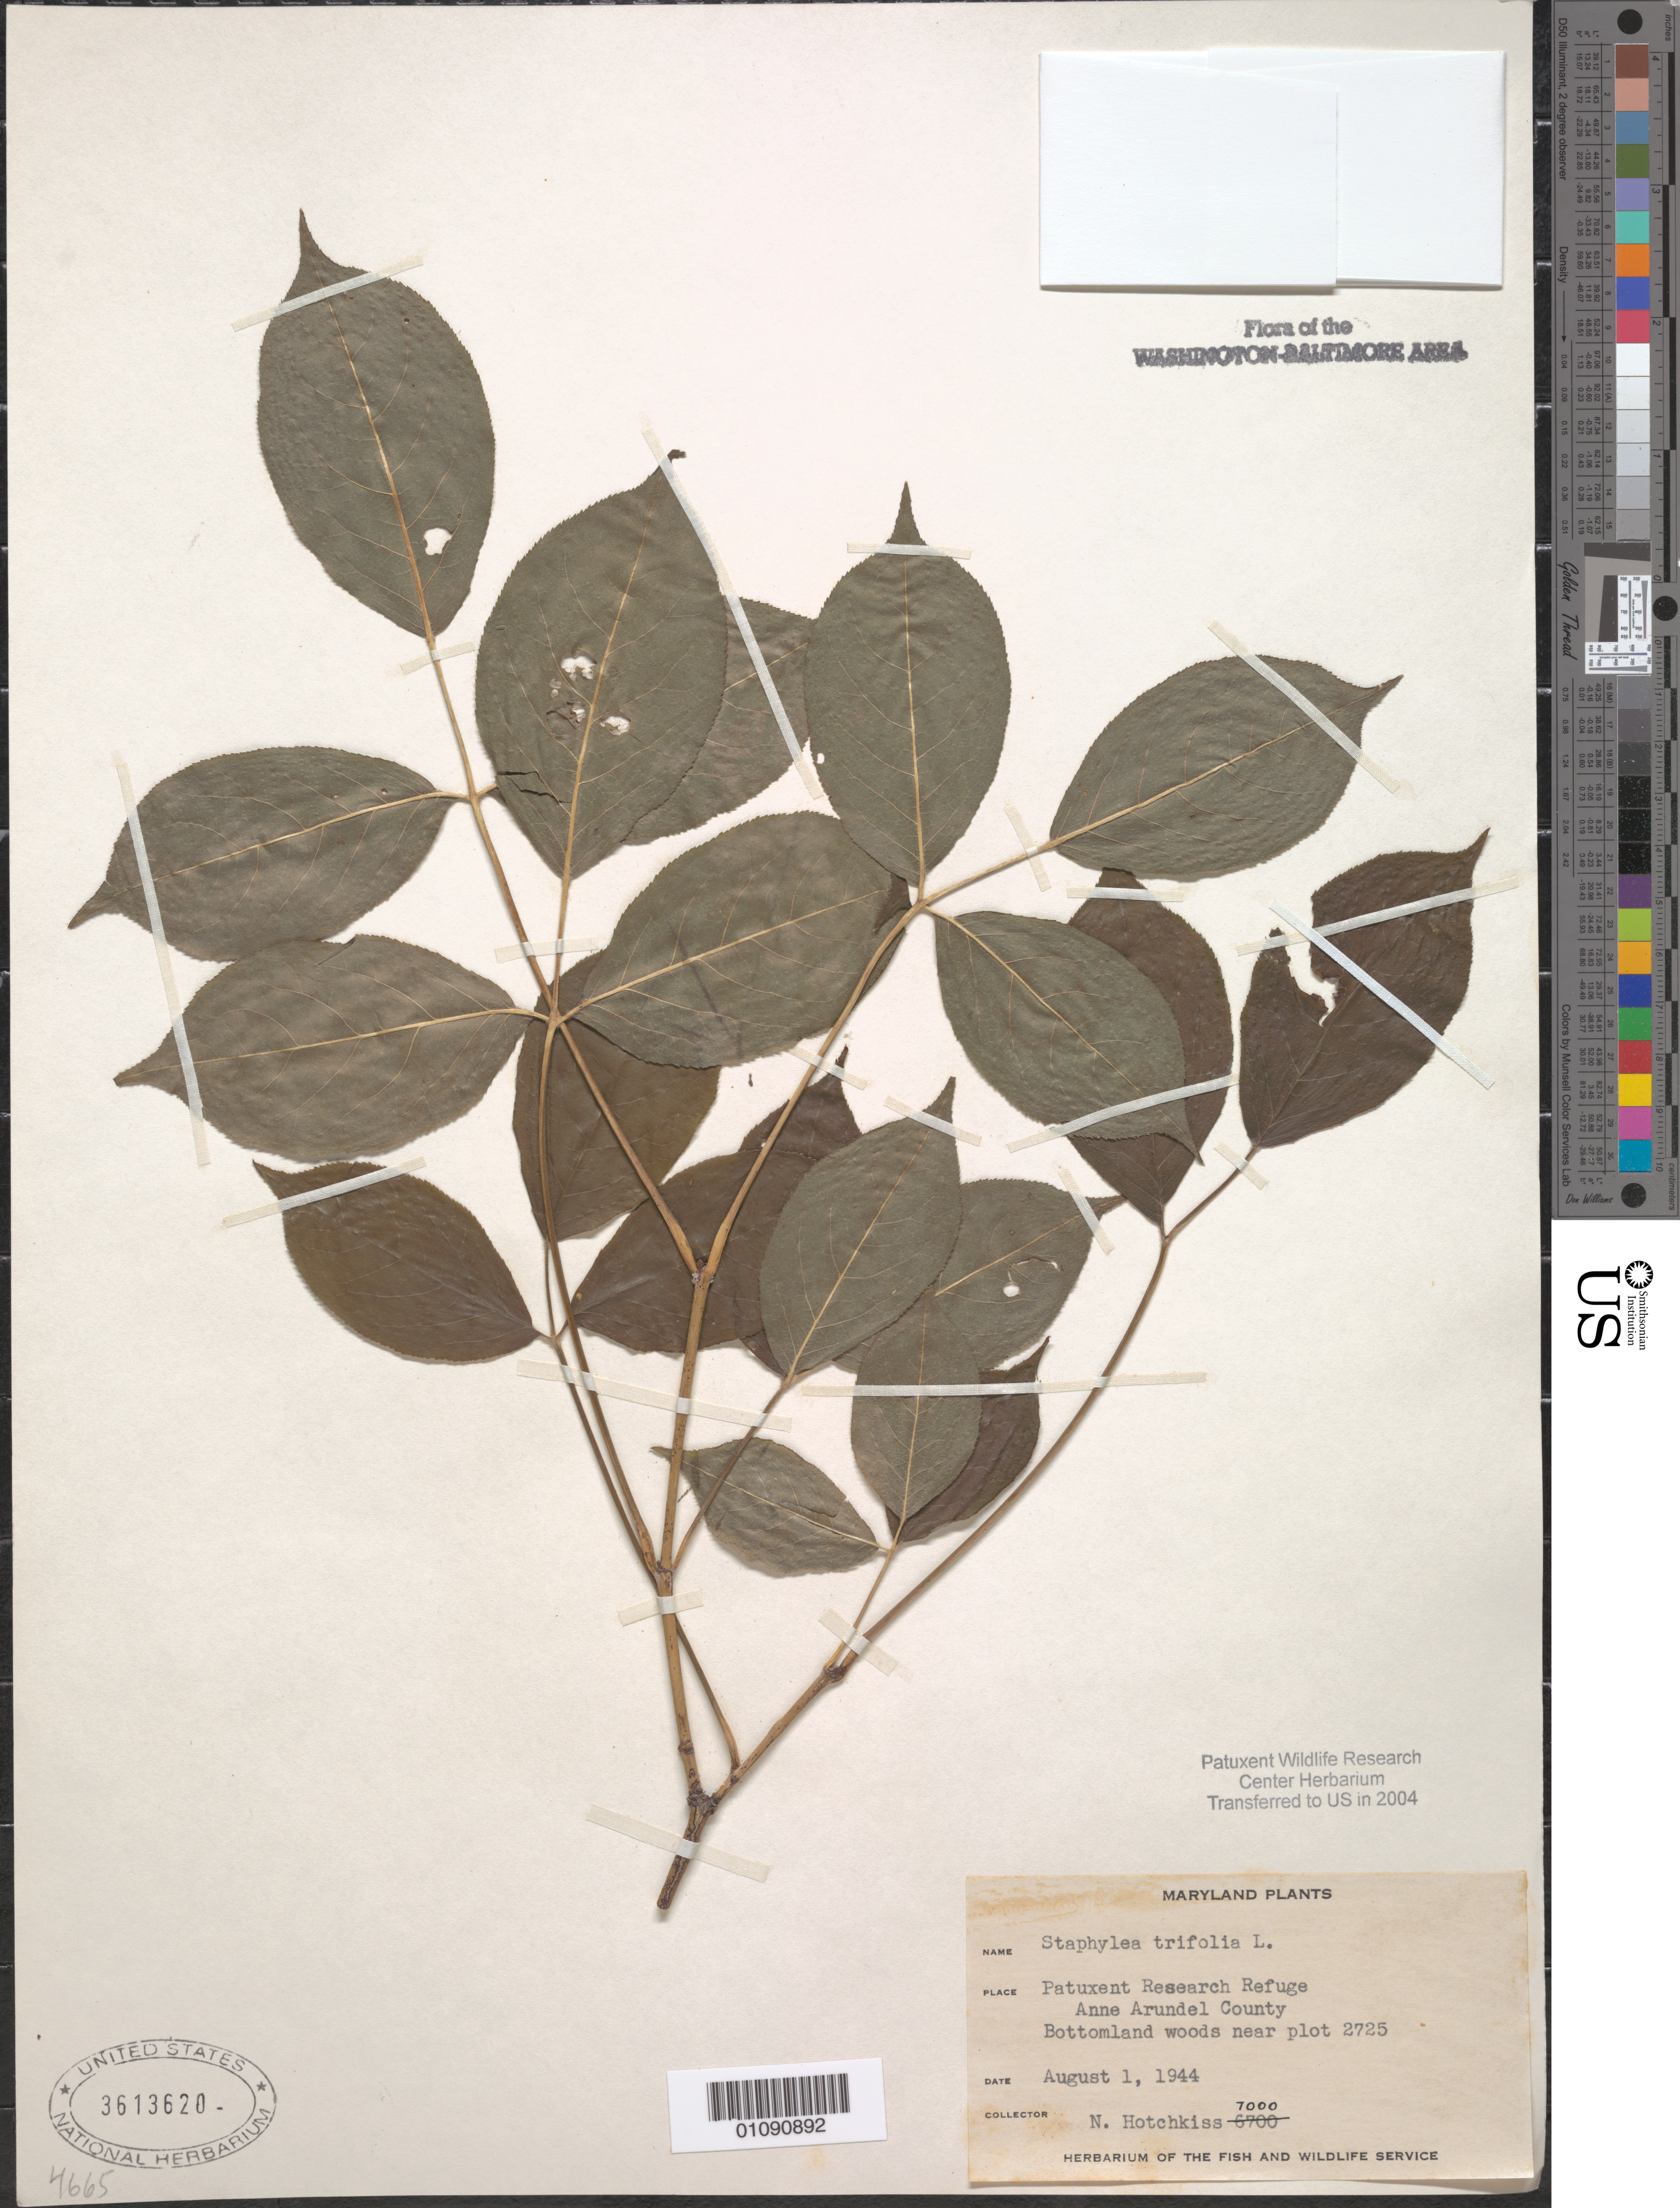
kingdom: Plantae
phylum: Tracheophyta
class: Magnoliopsida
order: Crossosomatales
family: Staphyleaceae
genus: Staphylea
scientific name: Staphylea trifolia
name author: L.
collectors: N. Hotchkiss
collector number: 7000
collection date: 1944-08-01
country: United States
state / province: Maryland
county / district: Prince George's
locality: Patuxent Wildlife Refuge, near plot 2725.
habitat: Bottomland woods.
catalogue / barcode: US 3613620